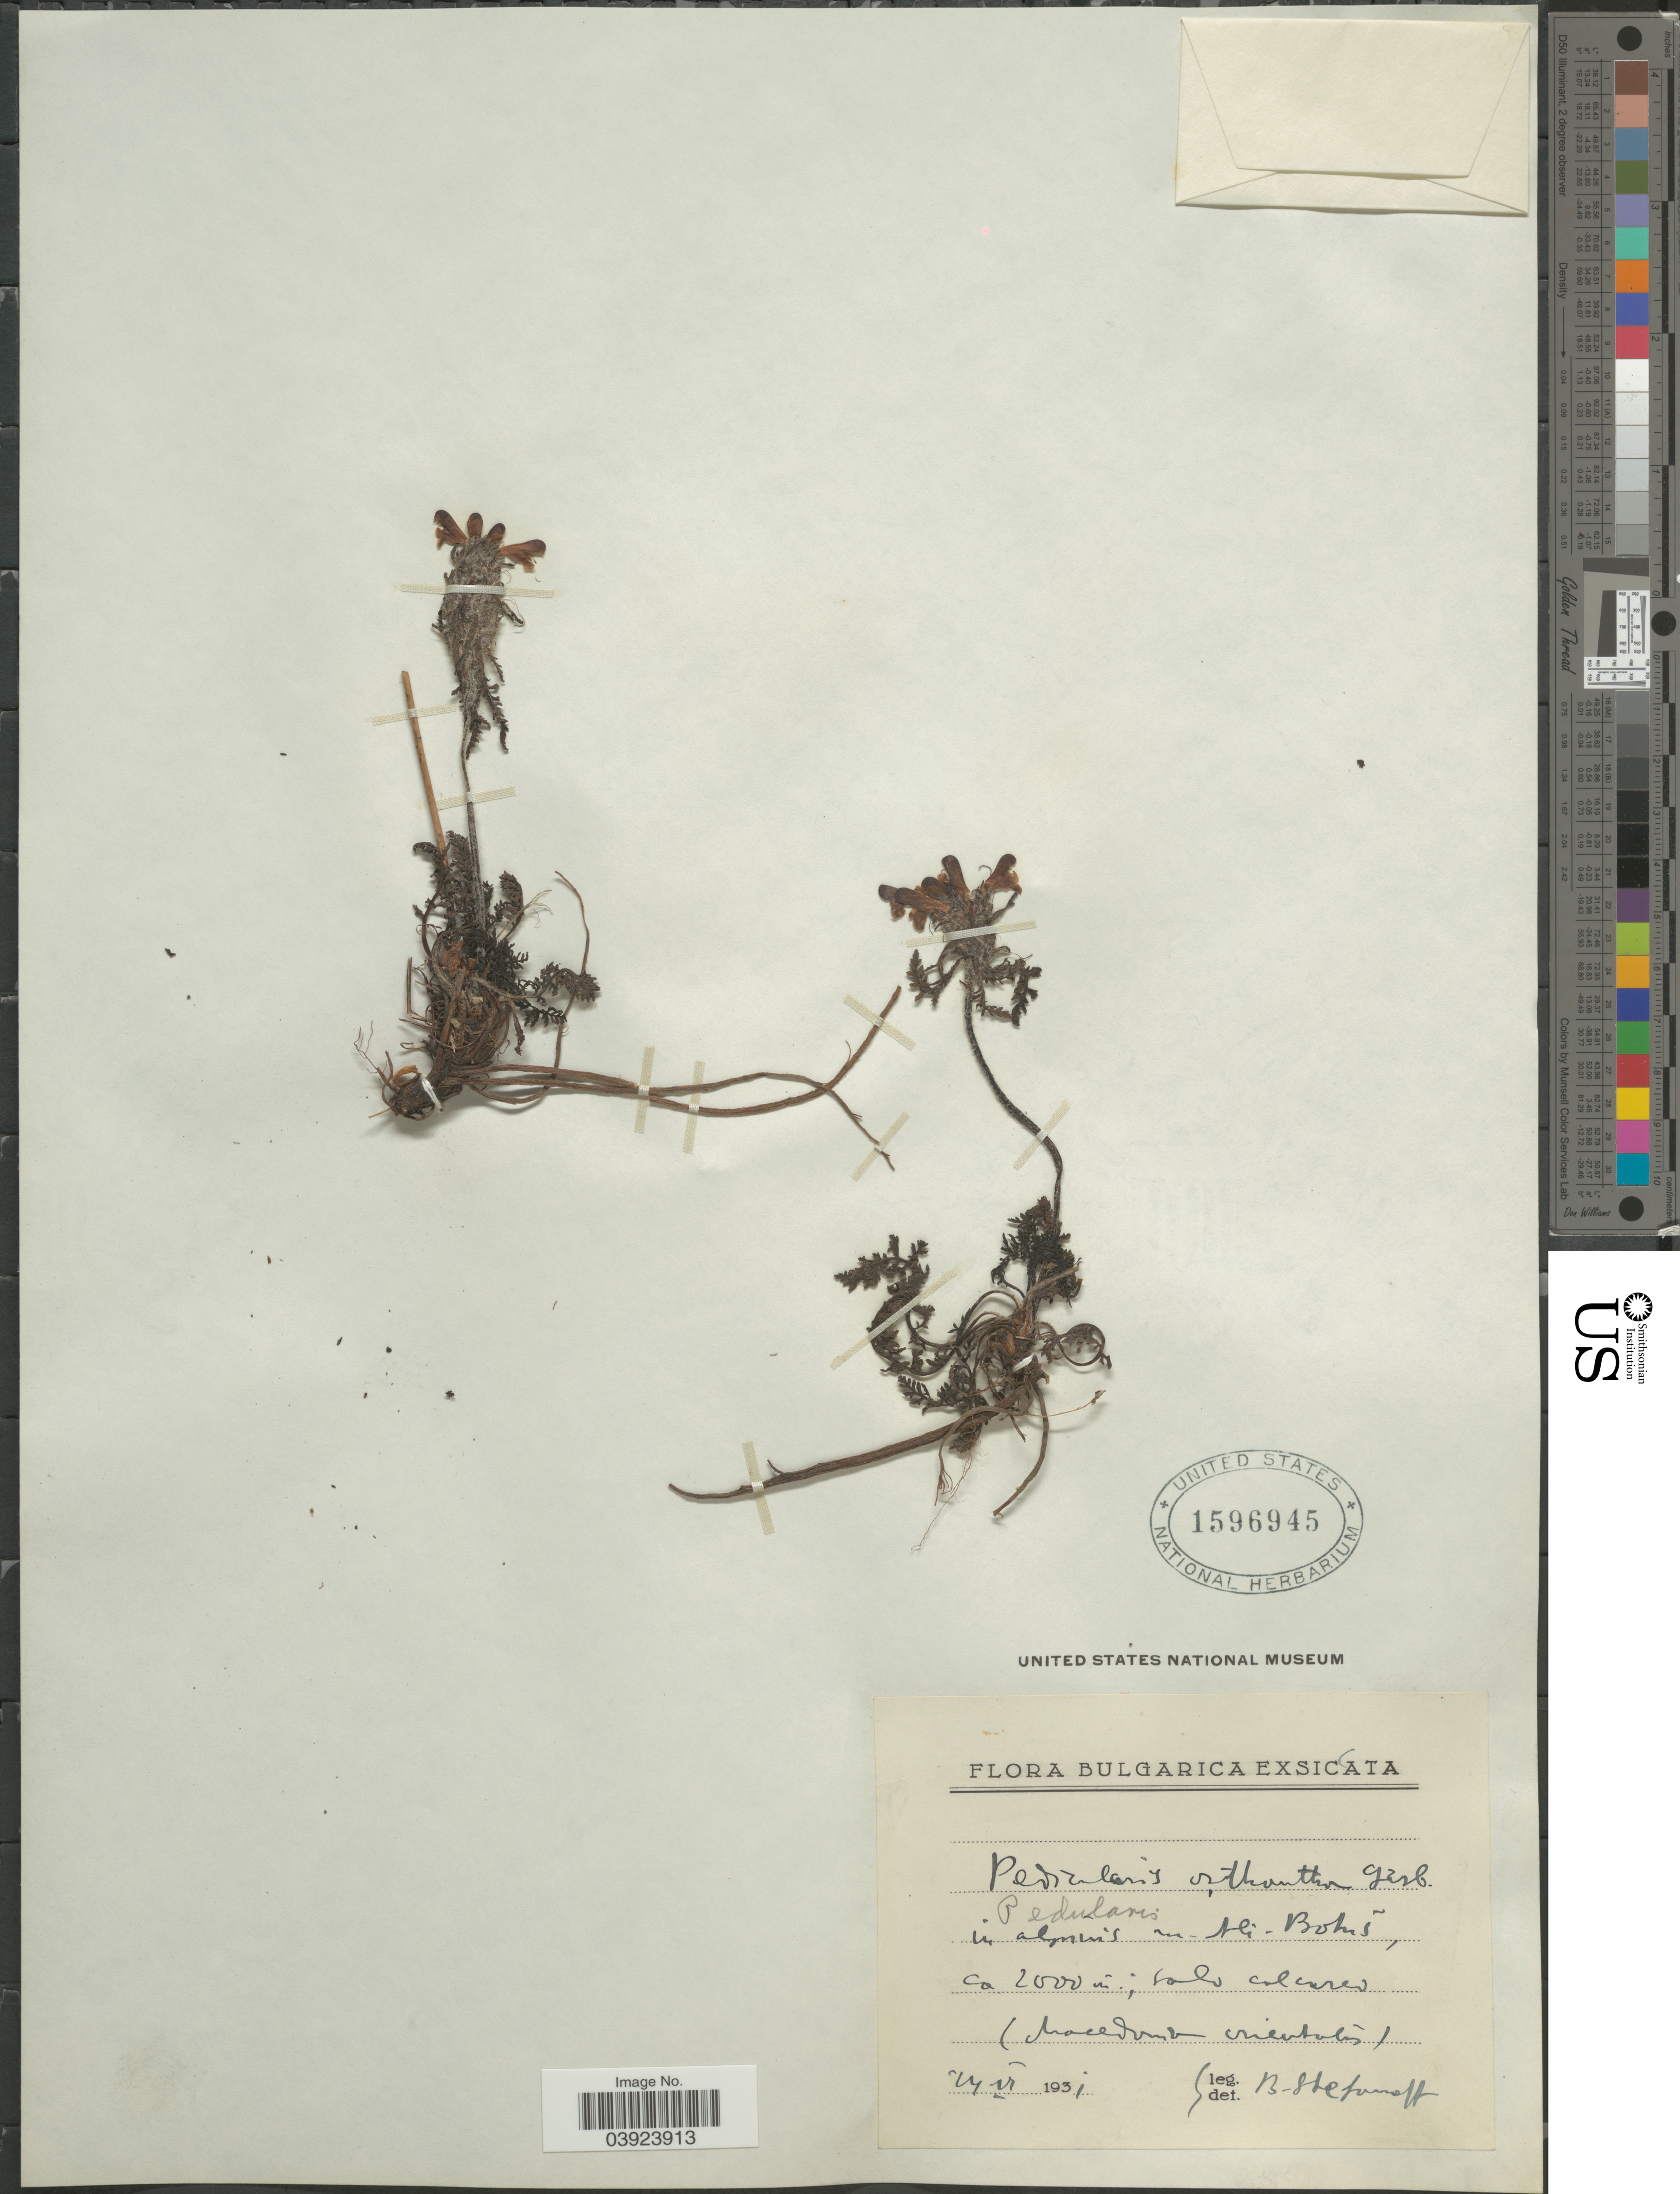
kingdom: Plantae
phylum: Tracheophyta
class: Magnoliopsida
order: Lamiales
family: Orobanchaceae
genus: Pedicularis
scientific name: Pedicularis orthantha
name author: Griseb.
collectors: B. Stefanoff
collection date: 1931-06-24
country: Bulgaria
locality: Bulgarica. In alpinis in Ali-Botús Macedonia orientalis. [interpreted]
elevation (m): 200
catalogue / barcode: US 1596945